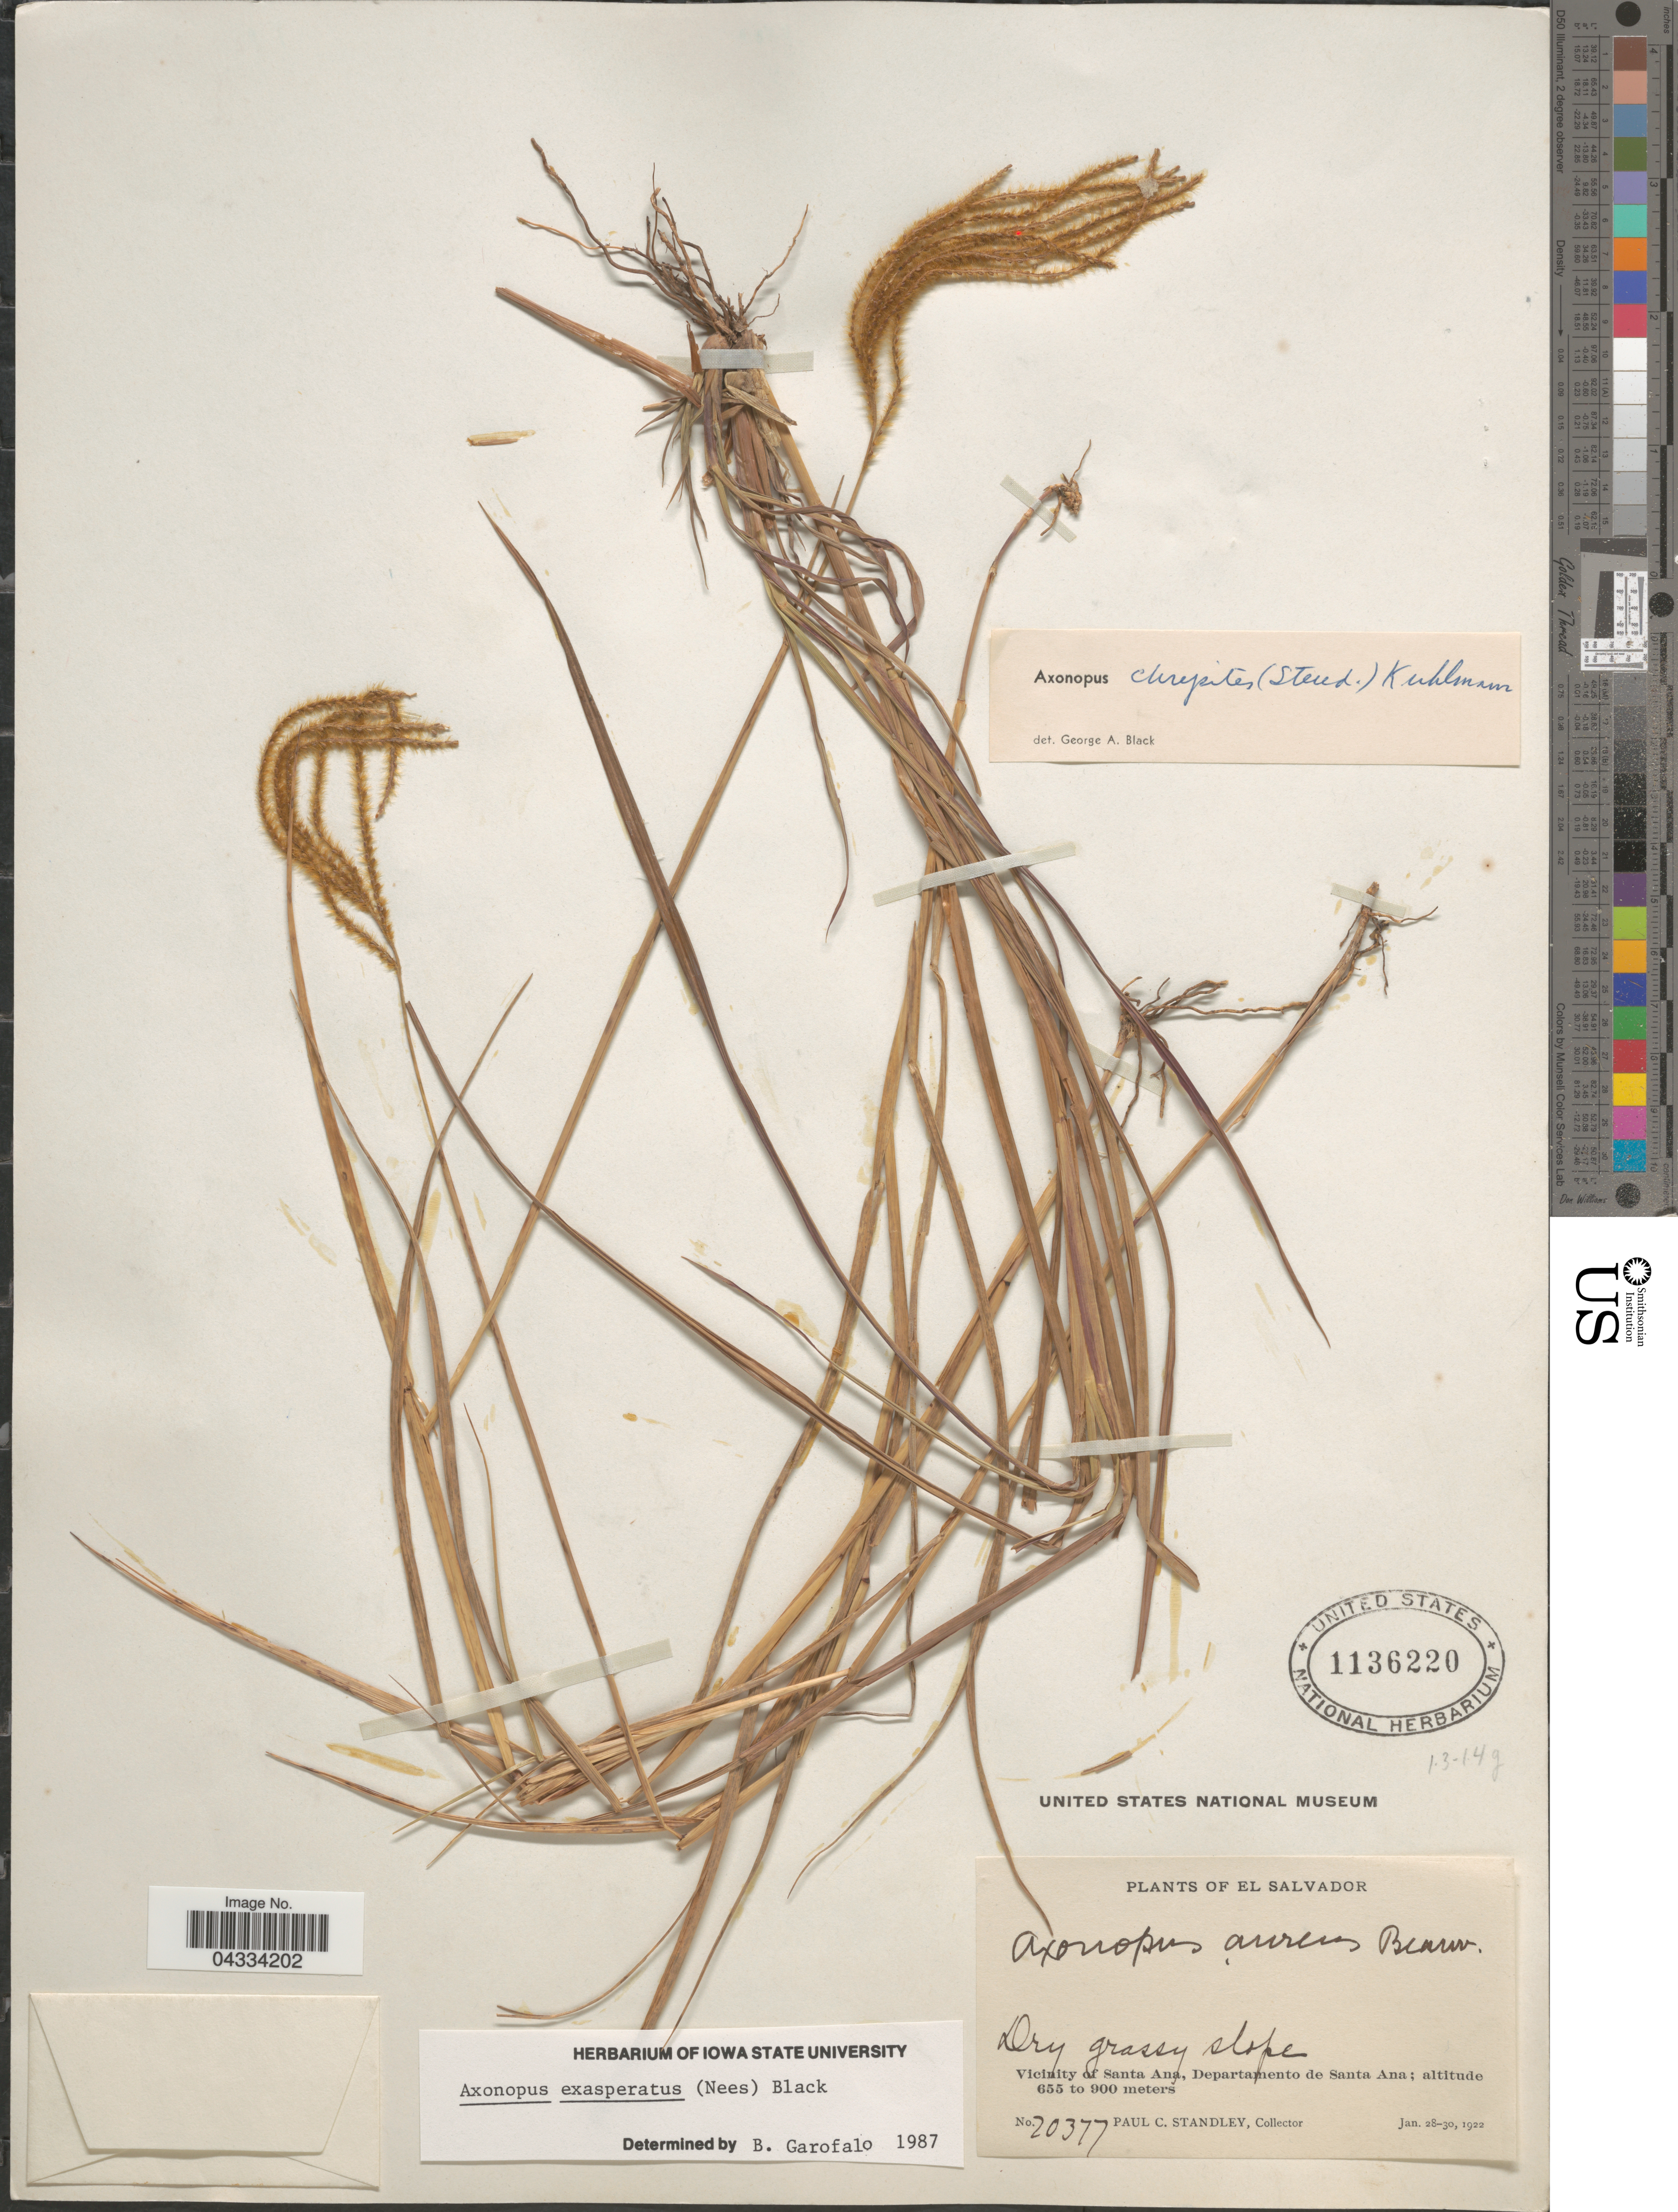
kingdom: Plantae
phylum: Tracheophyta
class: Liliopsida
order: Poales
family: Poaceae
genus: Axonopus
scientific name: Axonopus aureus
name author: P. Beauv.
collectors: P. C. Standley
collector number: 20377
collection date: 1922-01-28/1922-01-30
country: El Salvador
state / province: Santa Ana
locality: Dry grassy slope. Vicinity of Santa Ana, Departamento de Santa Ana.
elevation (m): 655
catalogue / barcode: US 1136220